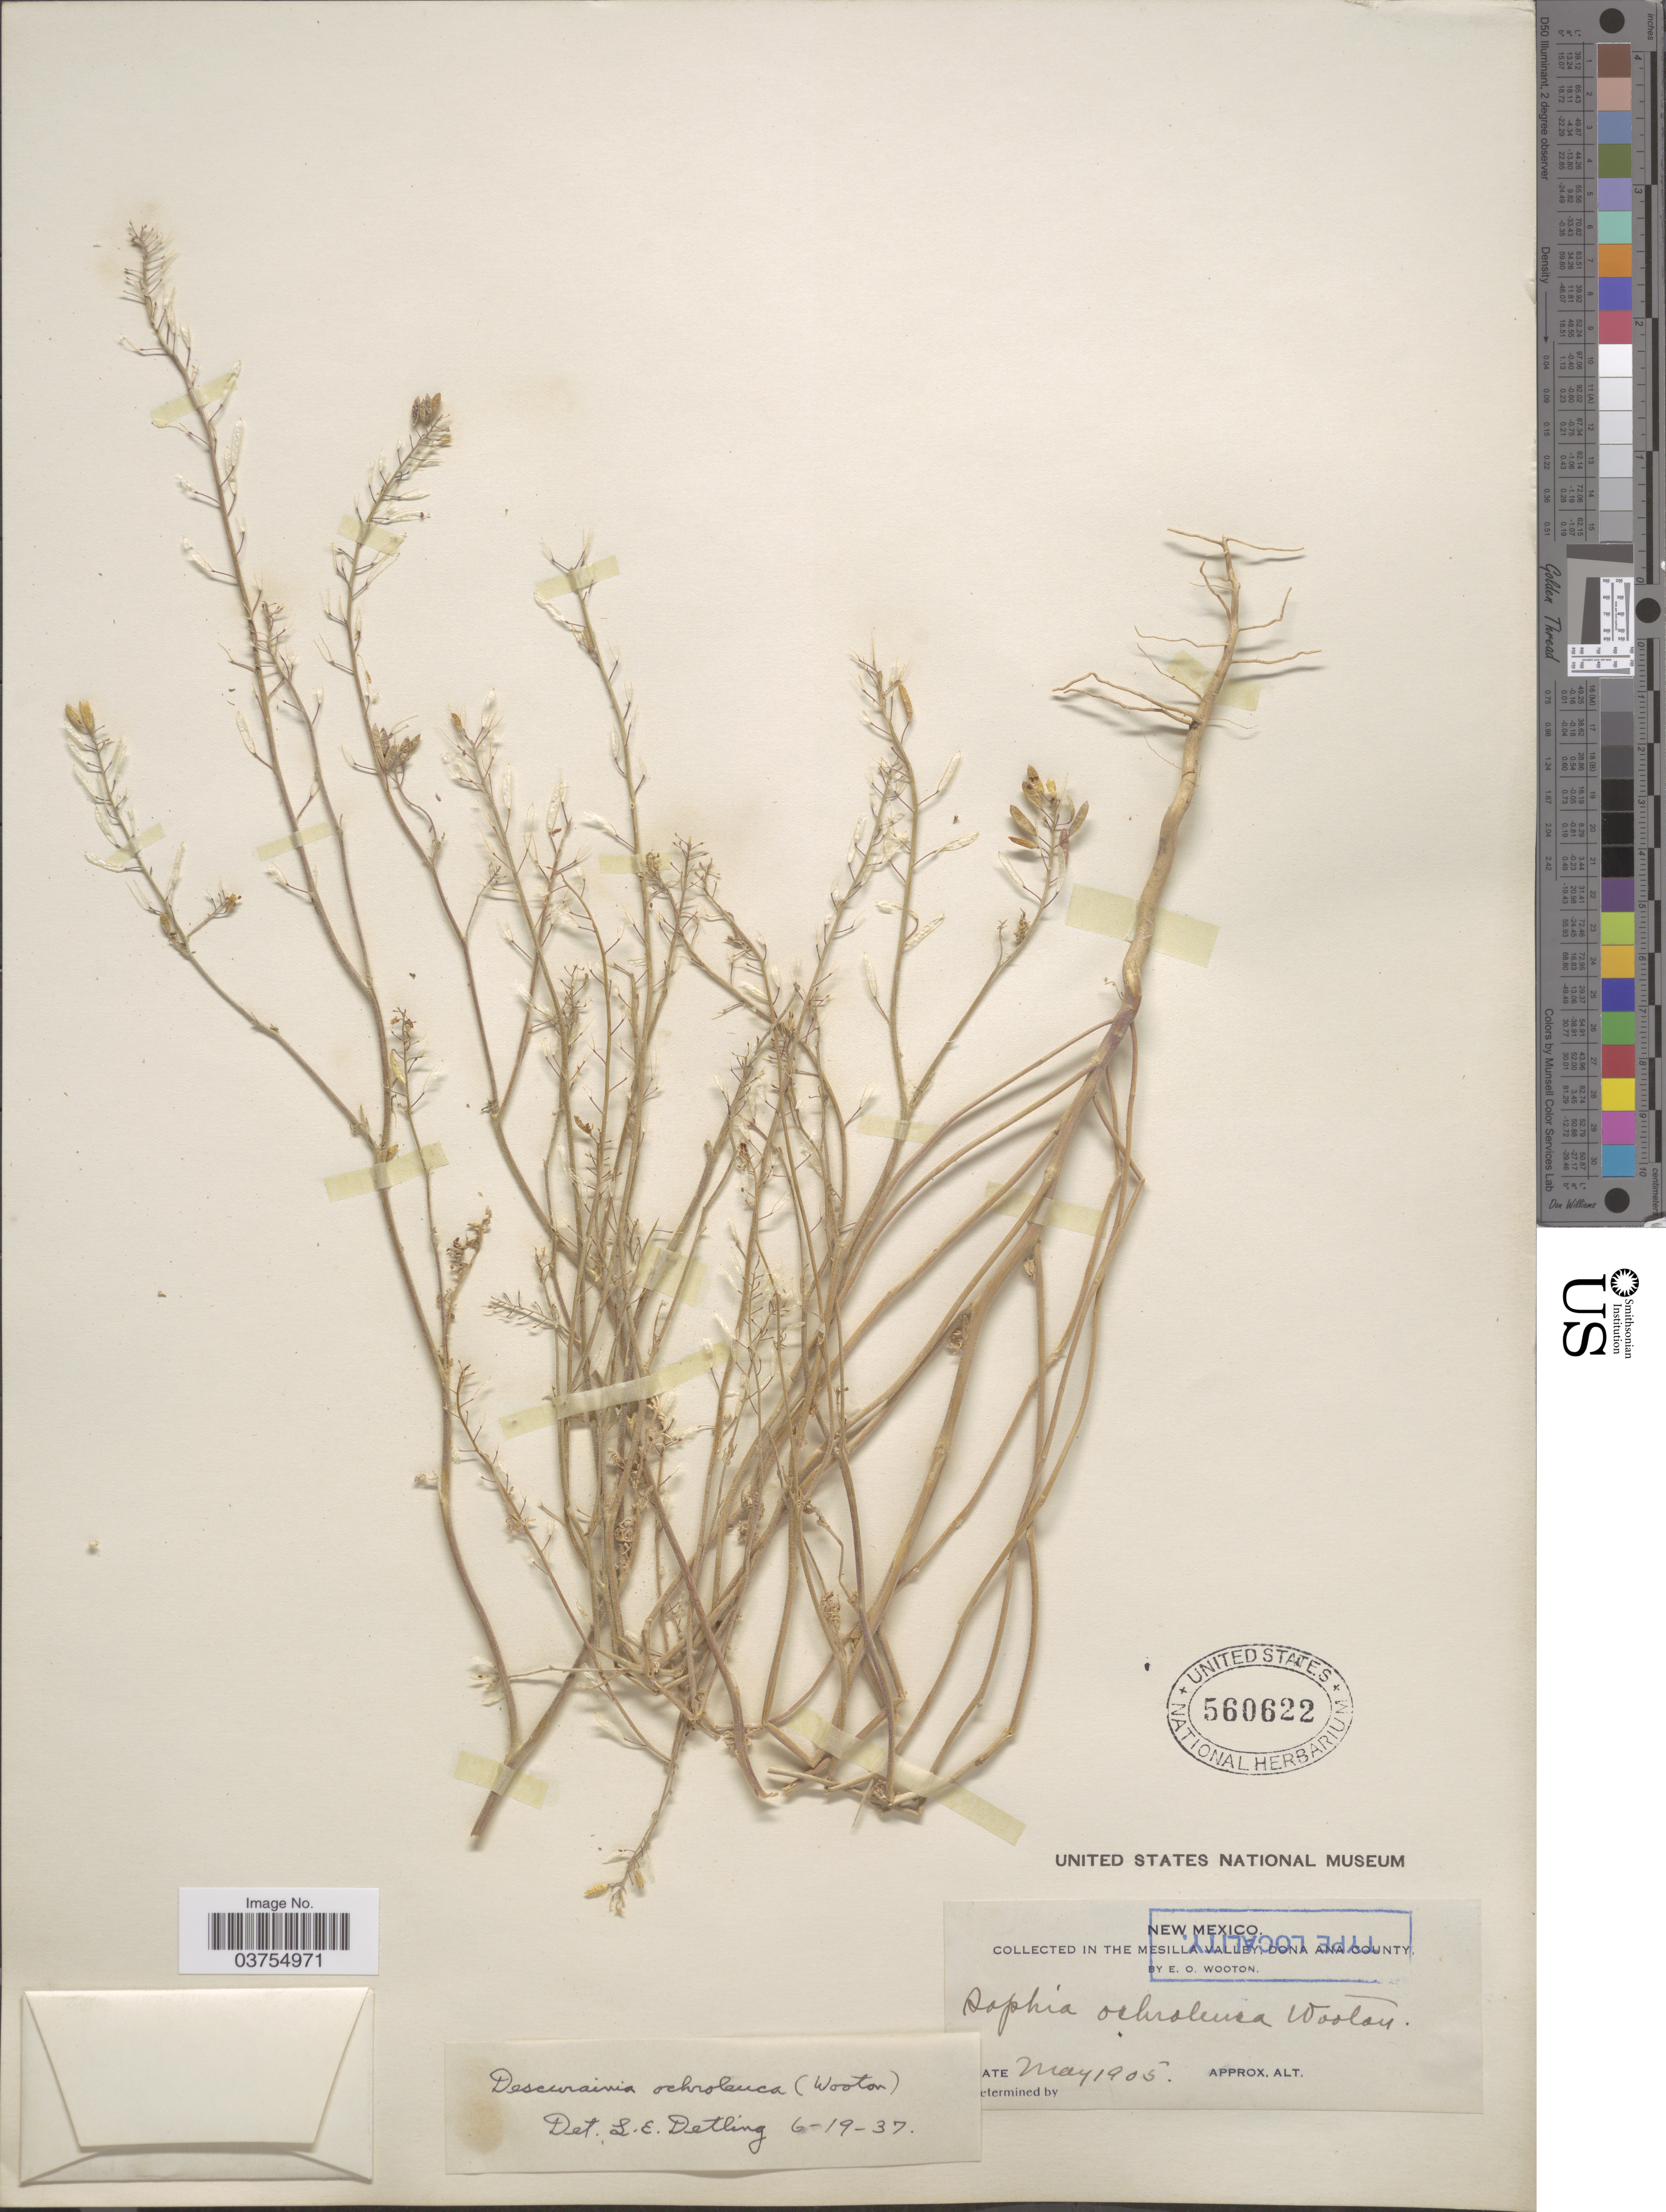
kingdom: Plantae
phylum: Tracheophyta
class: Magnoliopsida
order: Brassicales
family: Brassicaceae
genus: Descurainia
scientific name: Descurainia pinnata subsp. ochroleuca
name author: (Wooton) Detling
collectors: E. O. Wooton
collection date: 1905-05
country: United States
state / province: New Mexico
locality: The Mesilla Valley, Dona Ana County.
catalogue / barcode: US 560622